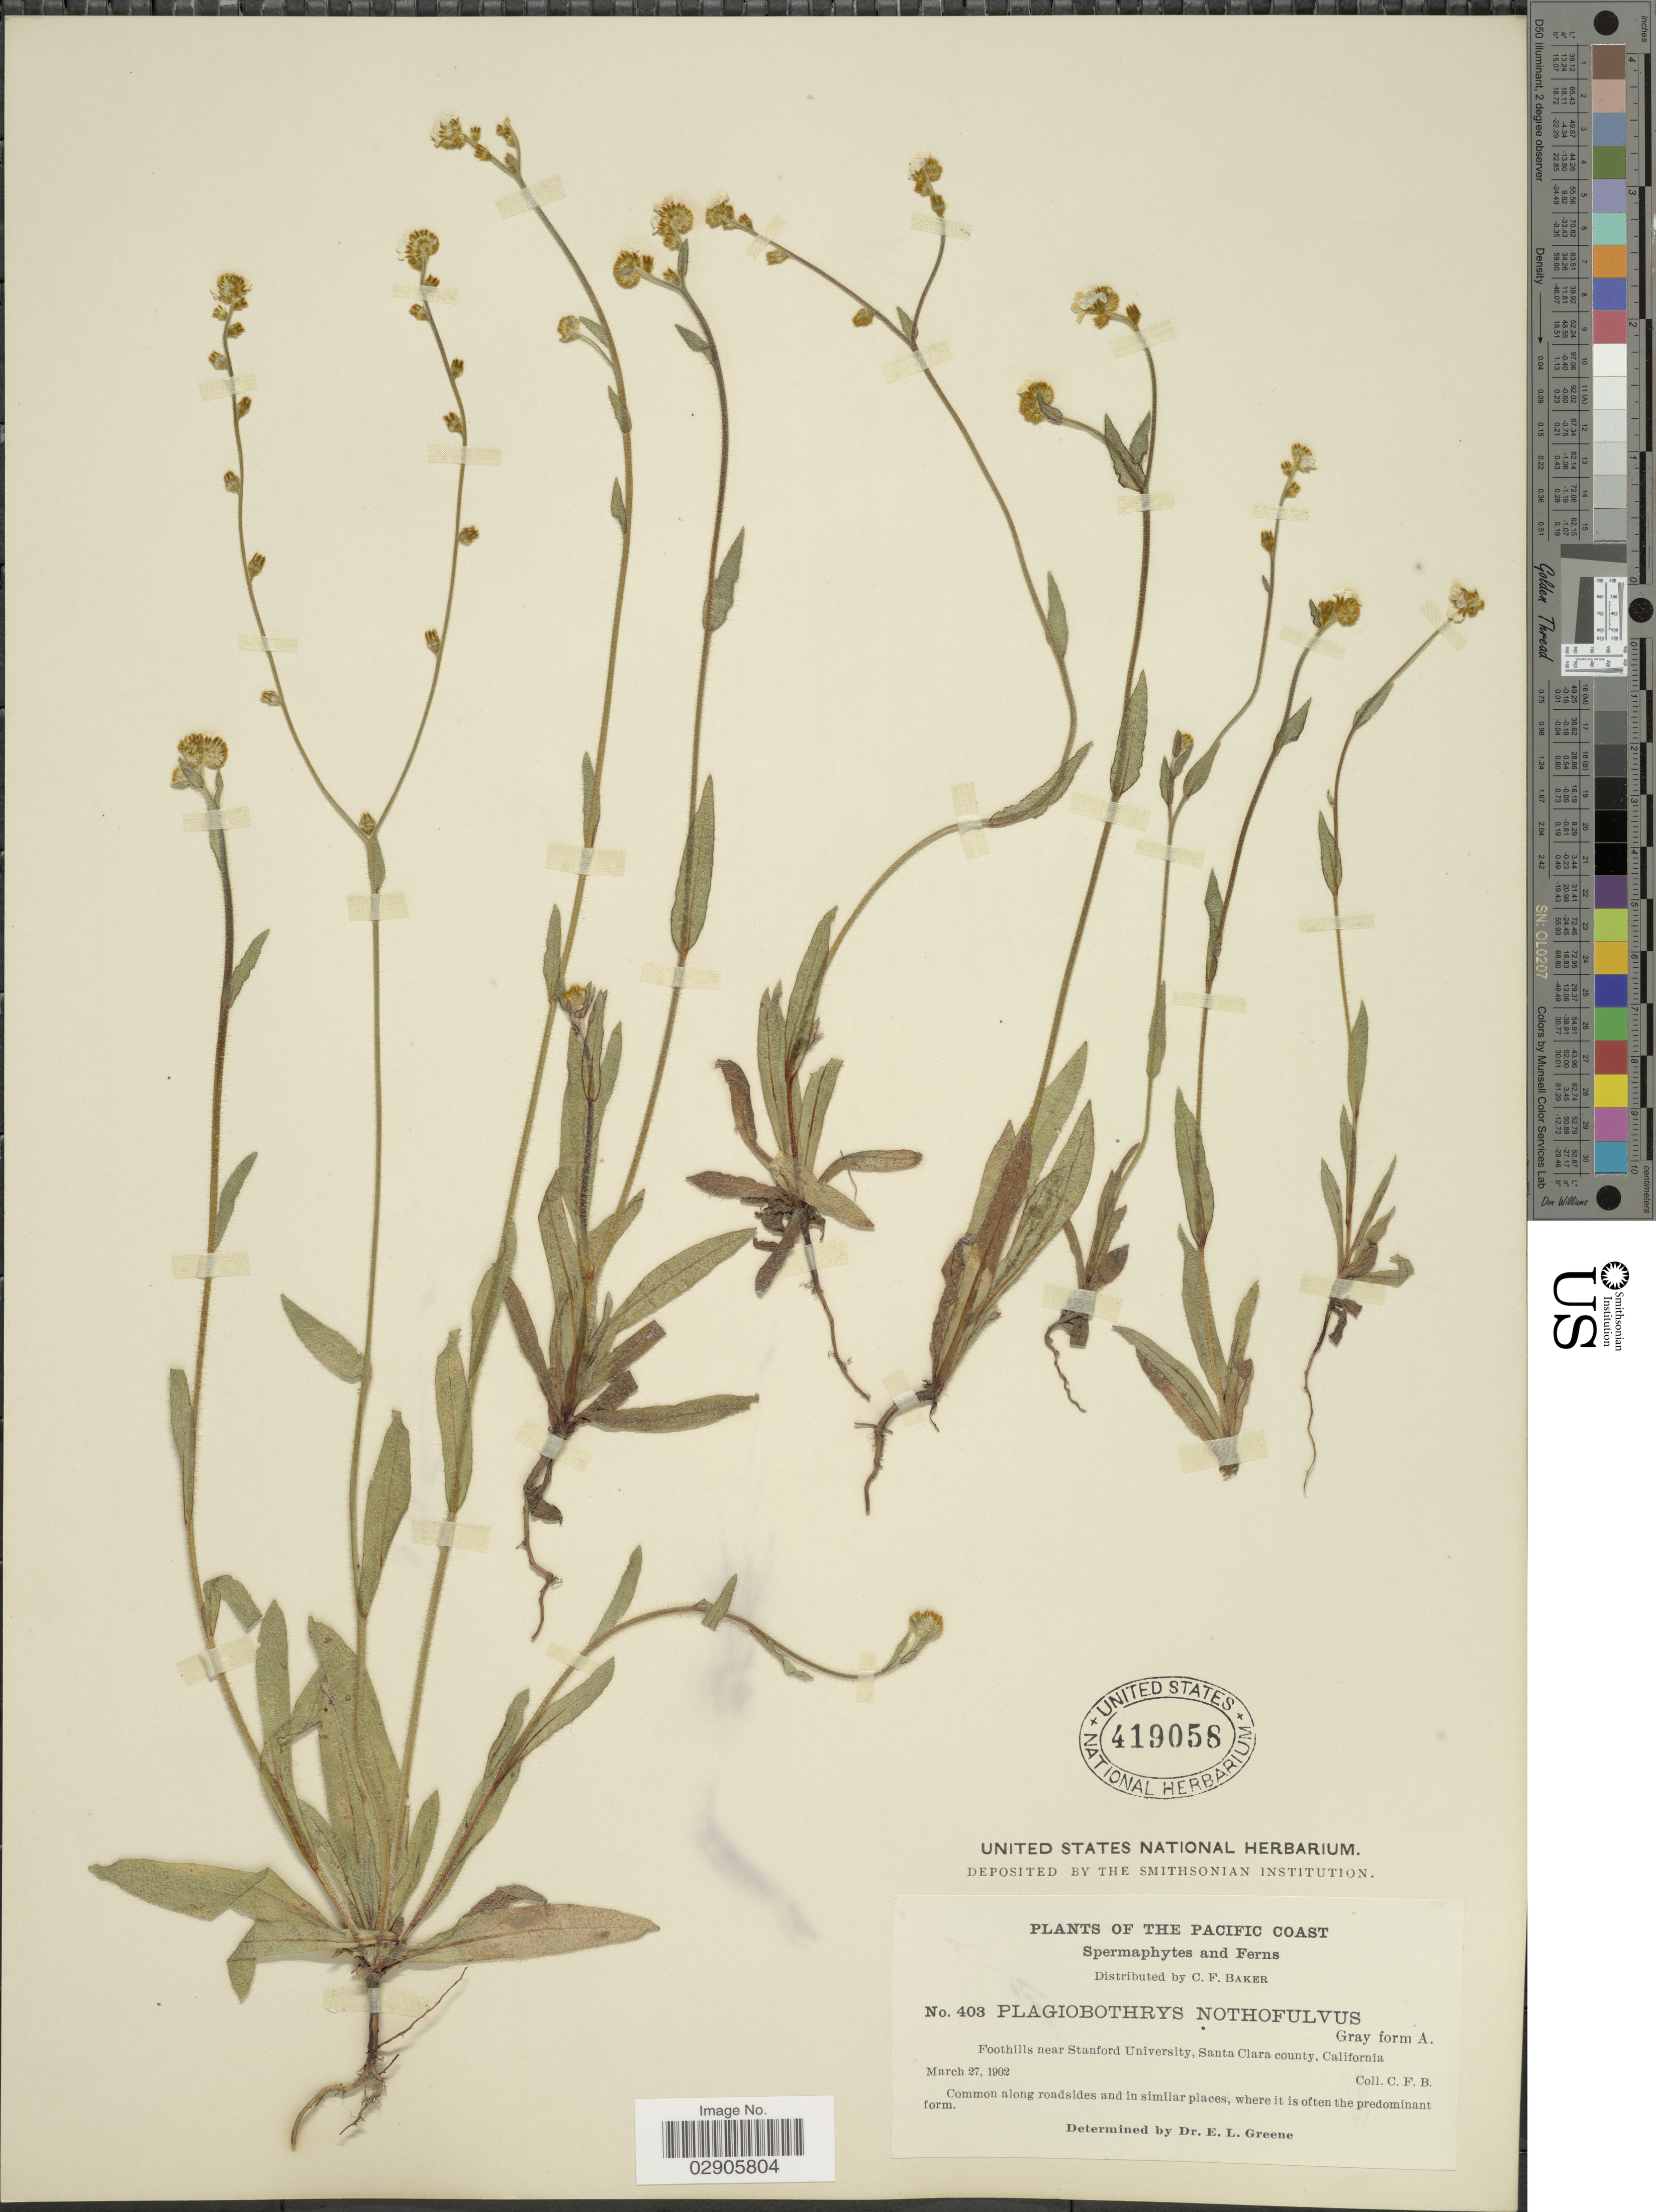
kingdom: Plantae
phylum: Tracheophyta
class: Magnoliopsida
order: Boraginales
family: Boraginaceae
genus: Plagiobothrys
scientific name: Plagiobothrys nothofulvus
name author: (A. Gray) A. Gray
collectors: C. F. Baker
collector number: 403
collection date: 1902-03-27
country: United States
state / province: California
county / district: Santa Clara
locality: The Pacific Coast. Foothills near Stanford University, Santa Clara county.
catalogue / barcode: US 419058